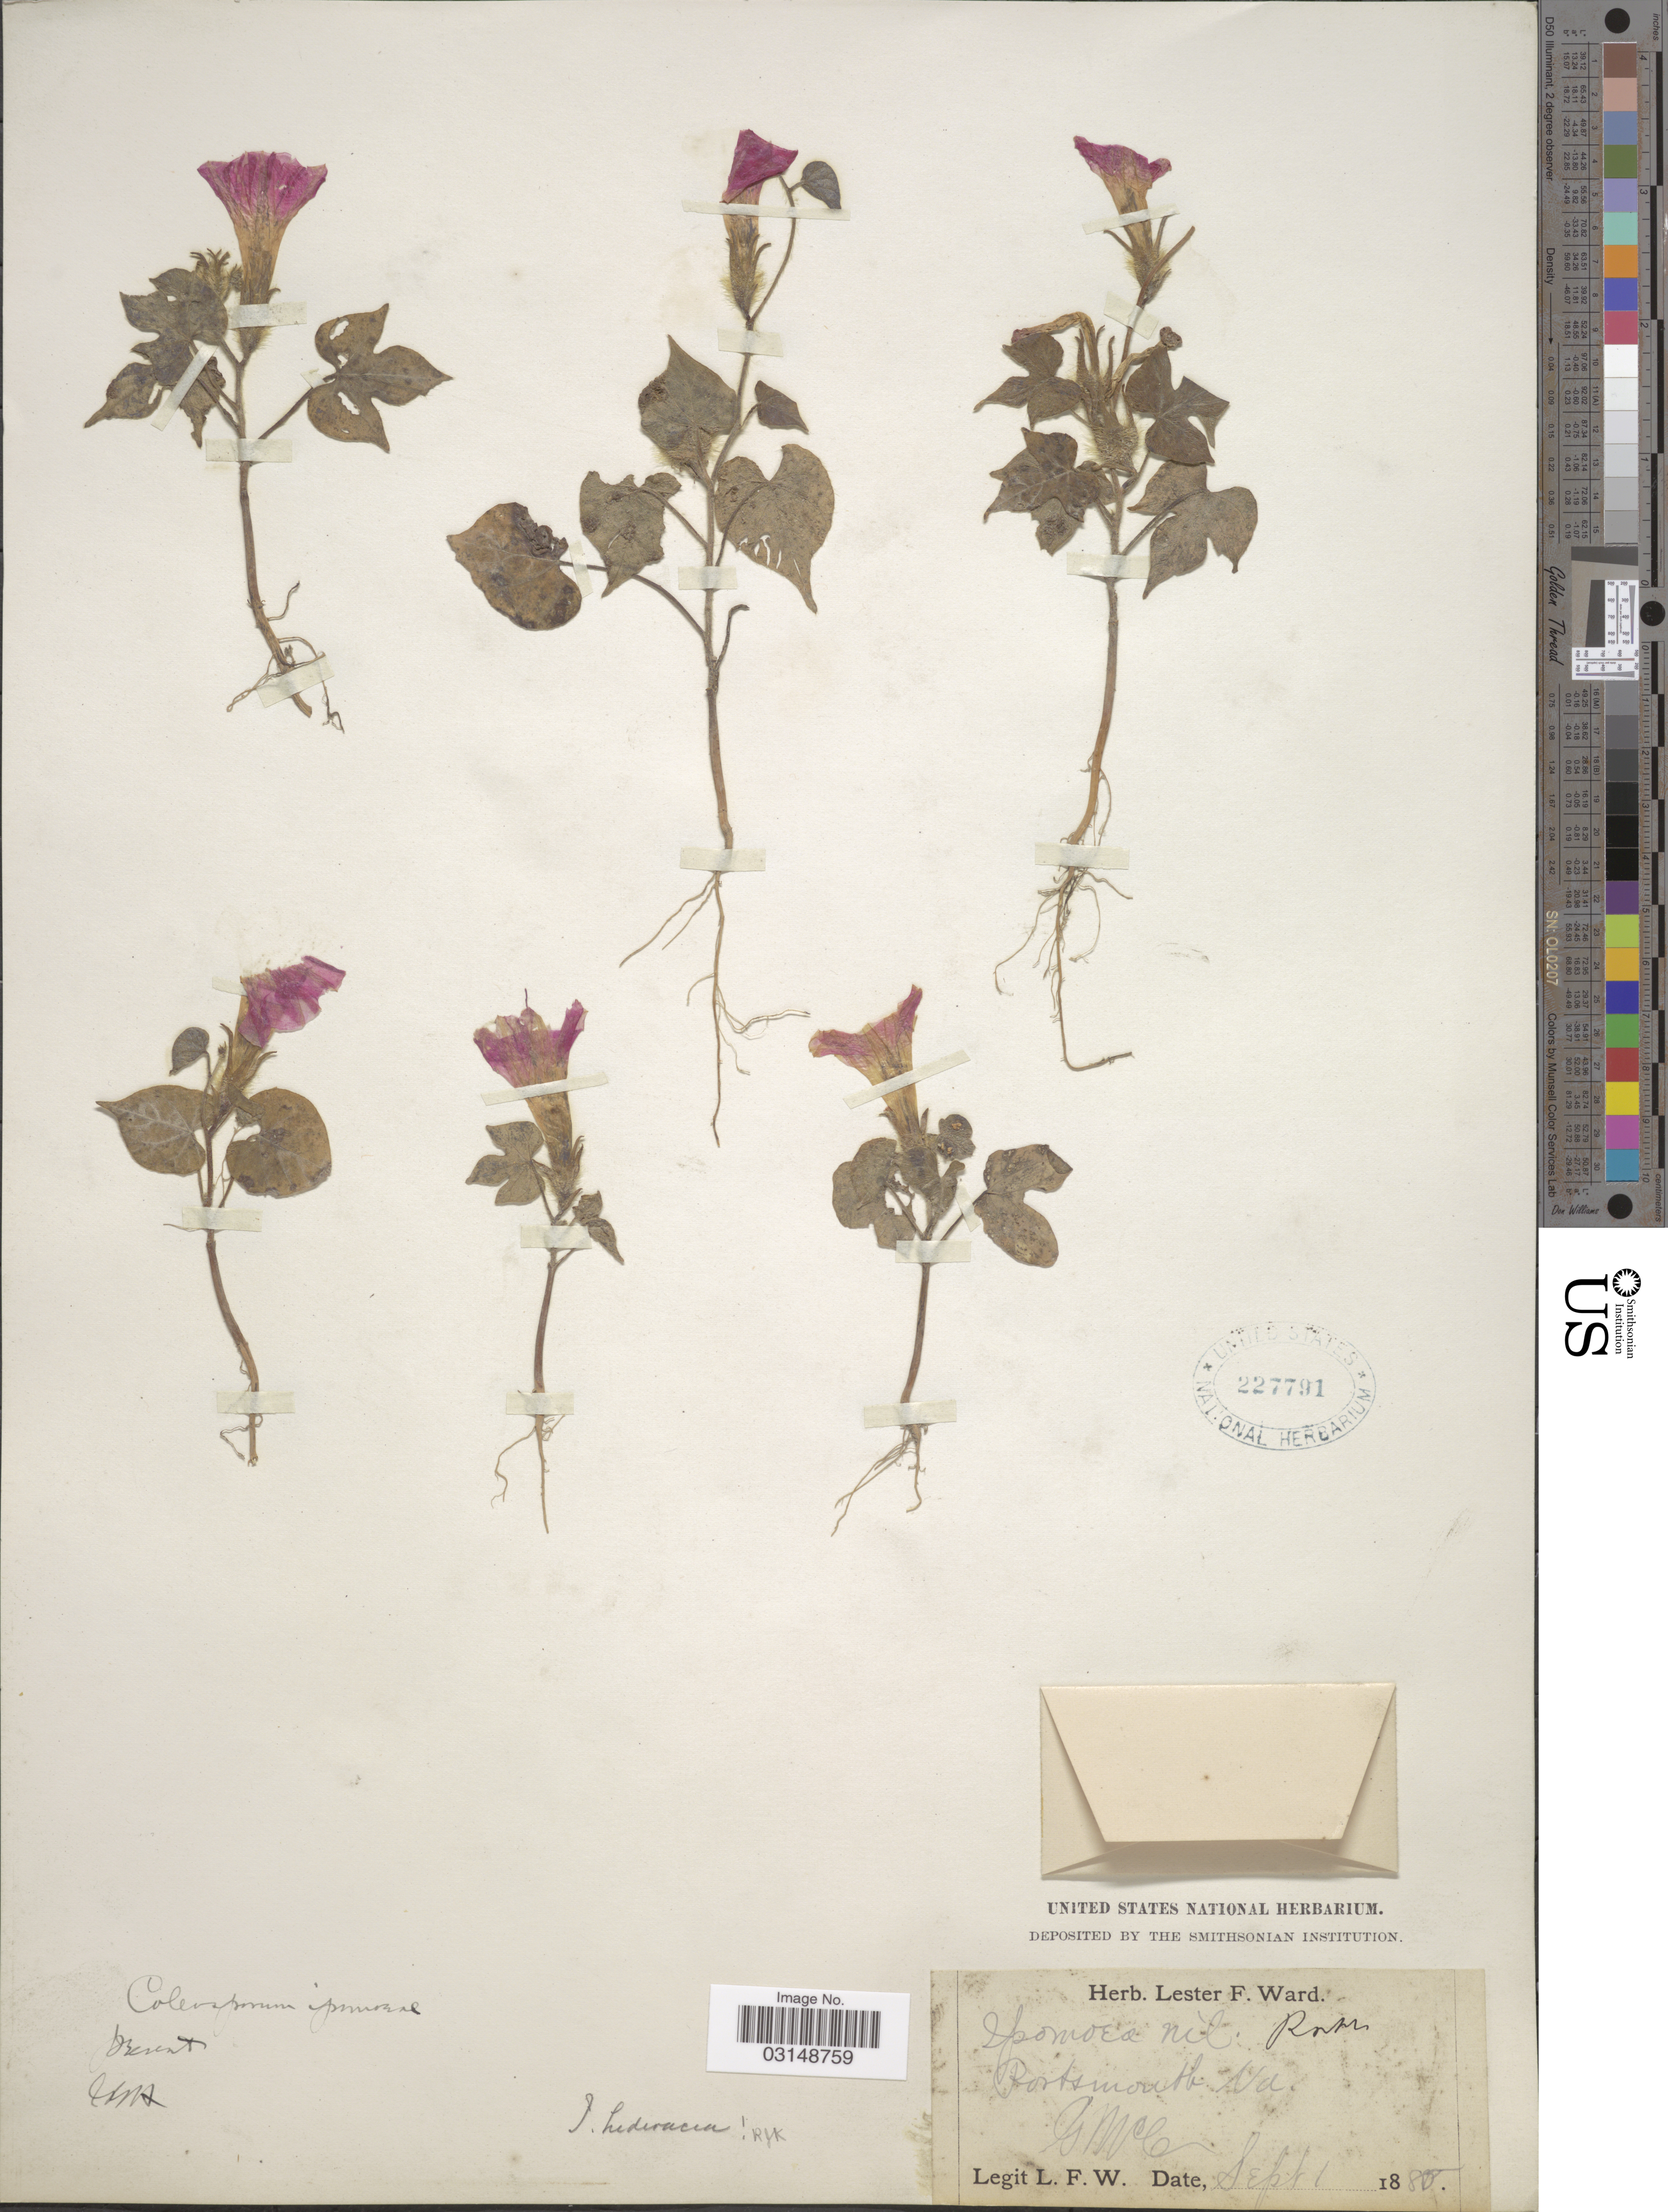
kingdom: Plantae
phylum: Tracheophyta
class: Magnoliopsida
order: Solanales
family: Convolvulaceae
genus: Ipomoea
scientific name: Ipomoea hederacea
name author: Jacq.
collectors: L. F. Ward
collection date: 1880-09-01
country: United States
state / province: Virginia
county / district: City of Portsmouth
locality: Portsmouth.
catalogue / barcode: US 227791